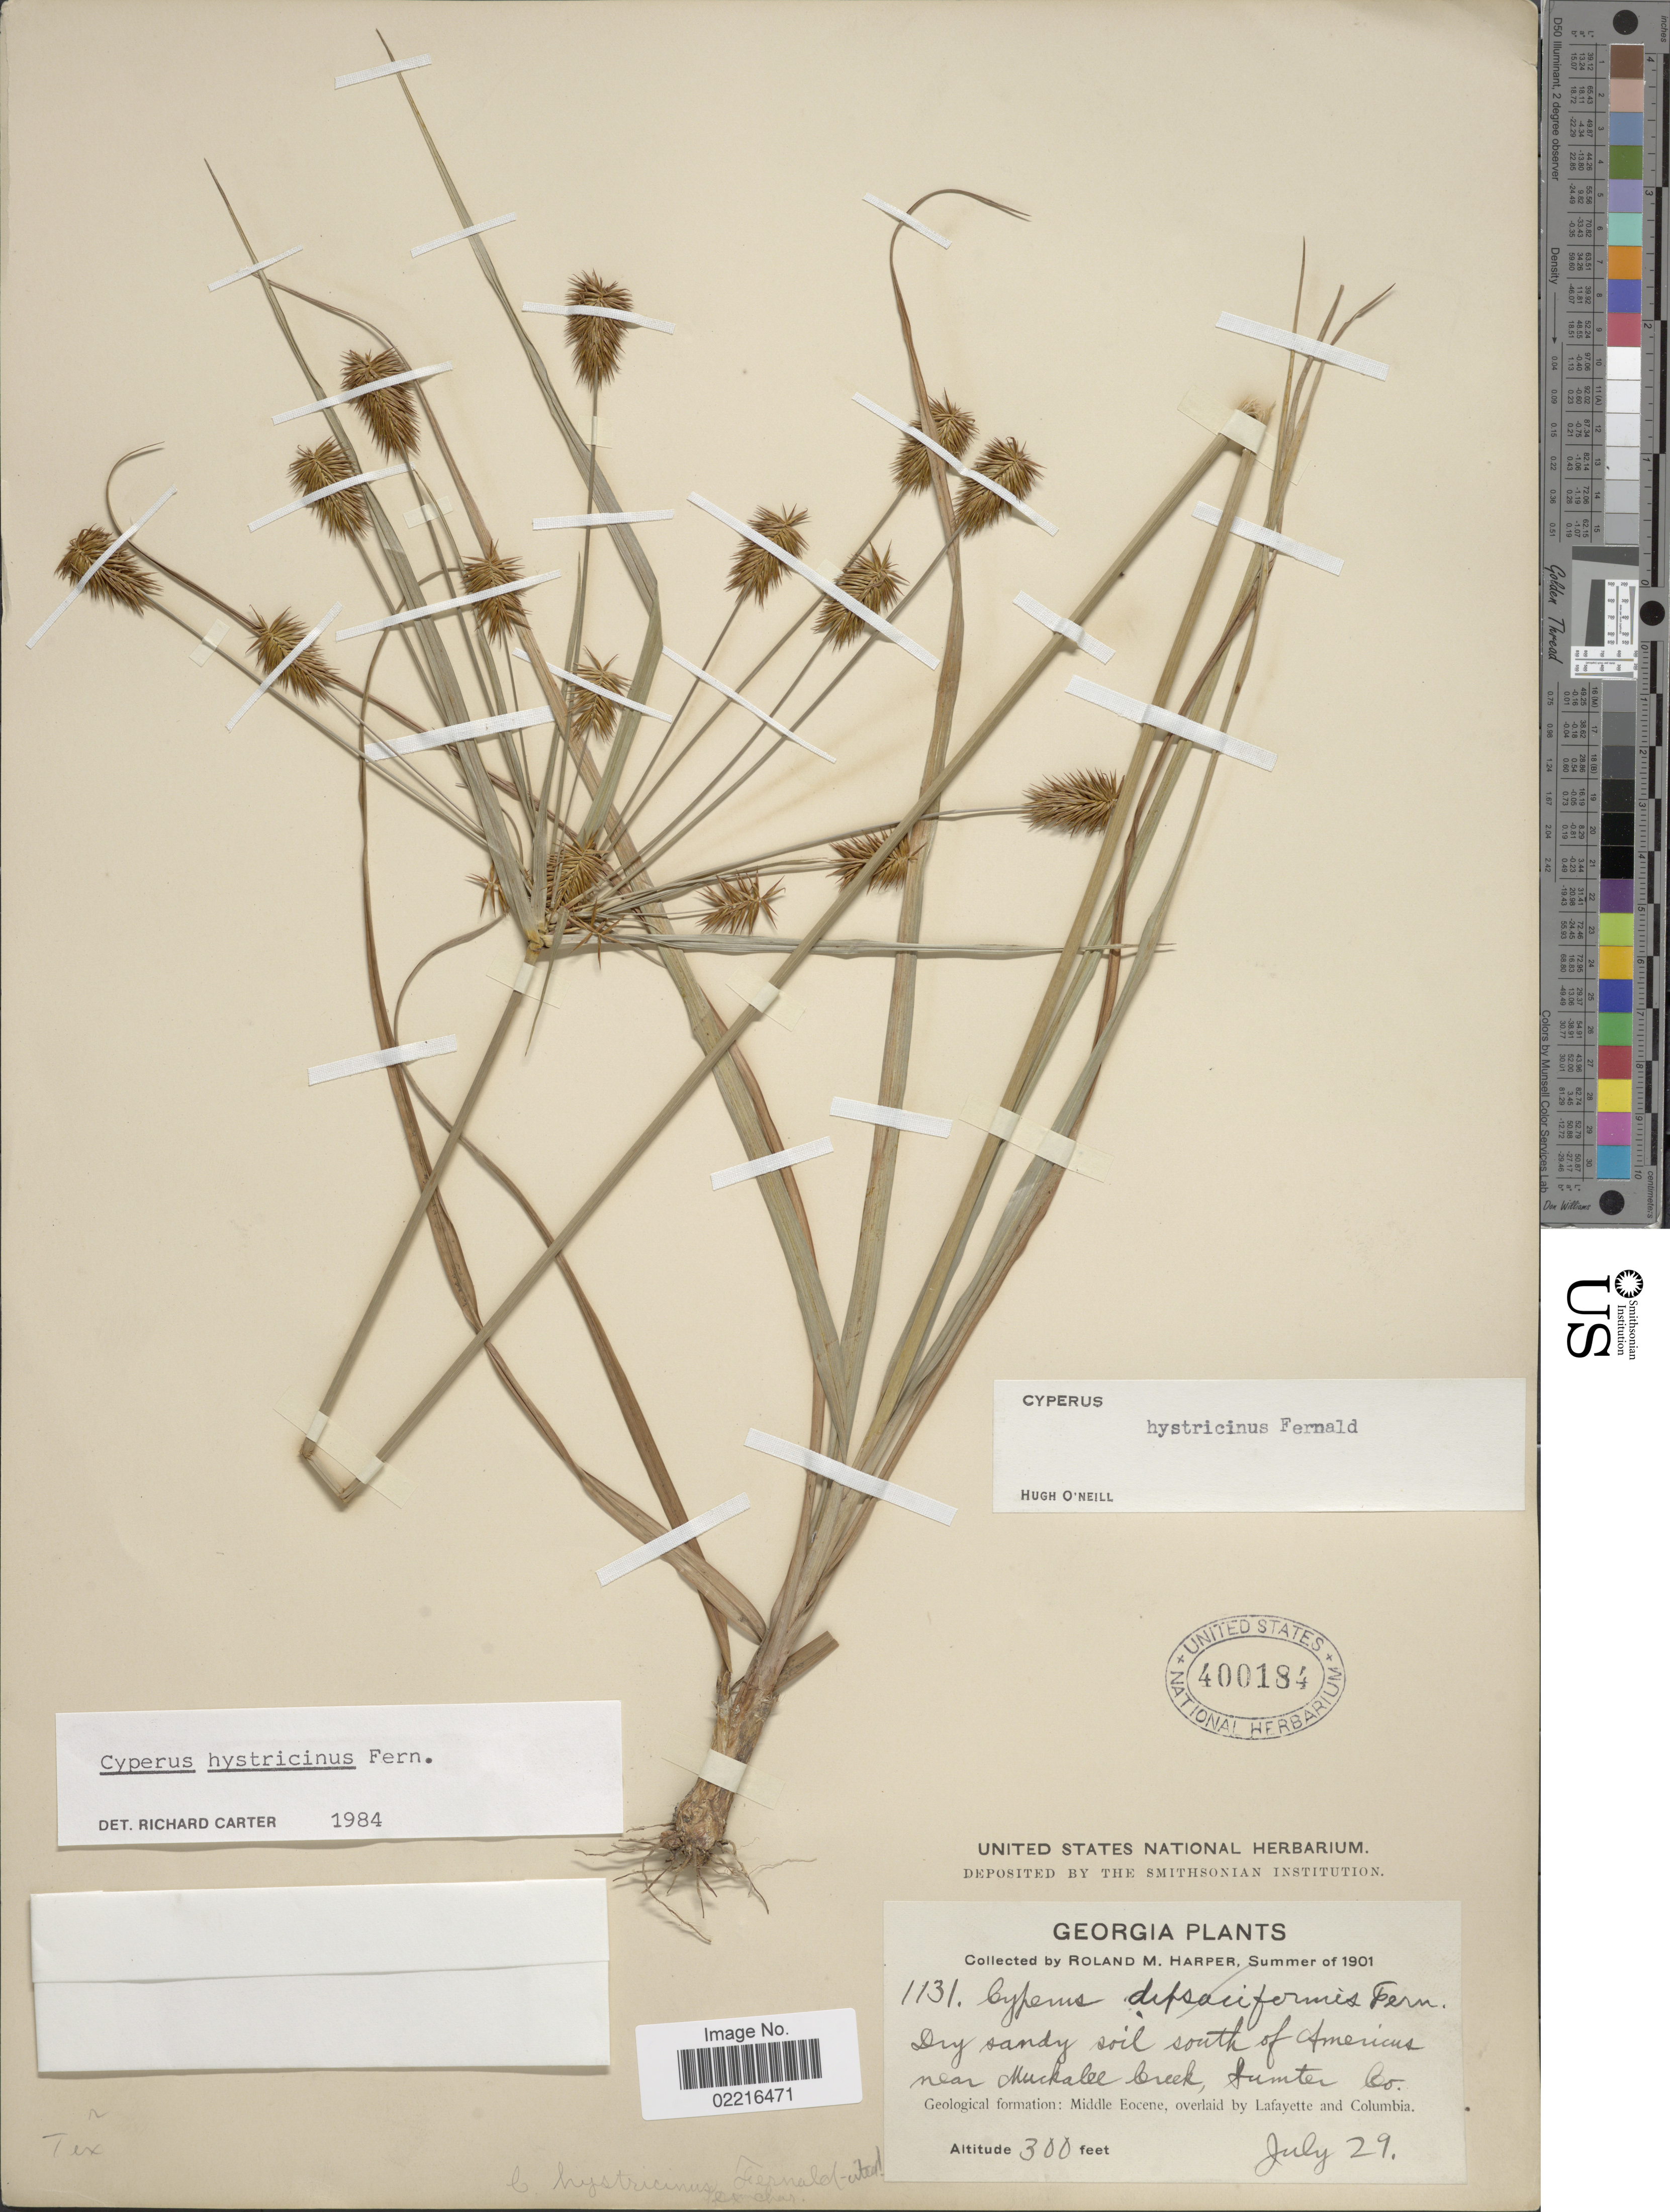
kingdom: Plantae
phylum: Tracheophyta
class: Liliopsida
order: Poales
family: Cyperaceae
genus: Cyperus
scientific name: Cyperus hystricinus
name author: Fernald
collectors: R. M. Harper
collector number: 1131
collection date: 1901-07-29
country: United States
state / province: Georgia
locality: South of Americus near Muckalee Creek, Sumter Co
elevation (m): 91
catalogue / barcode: US 400184